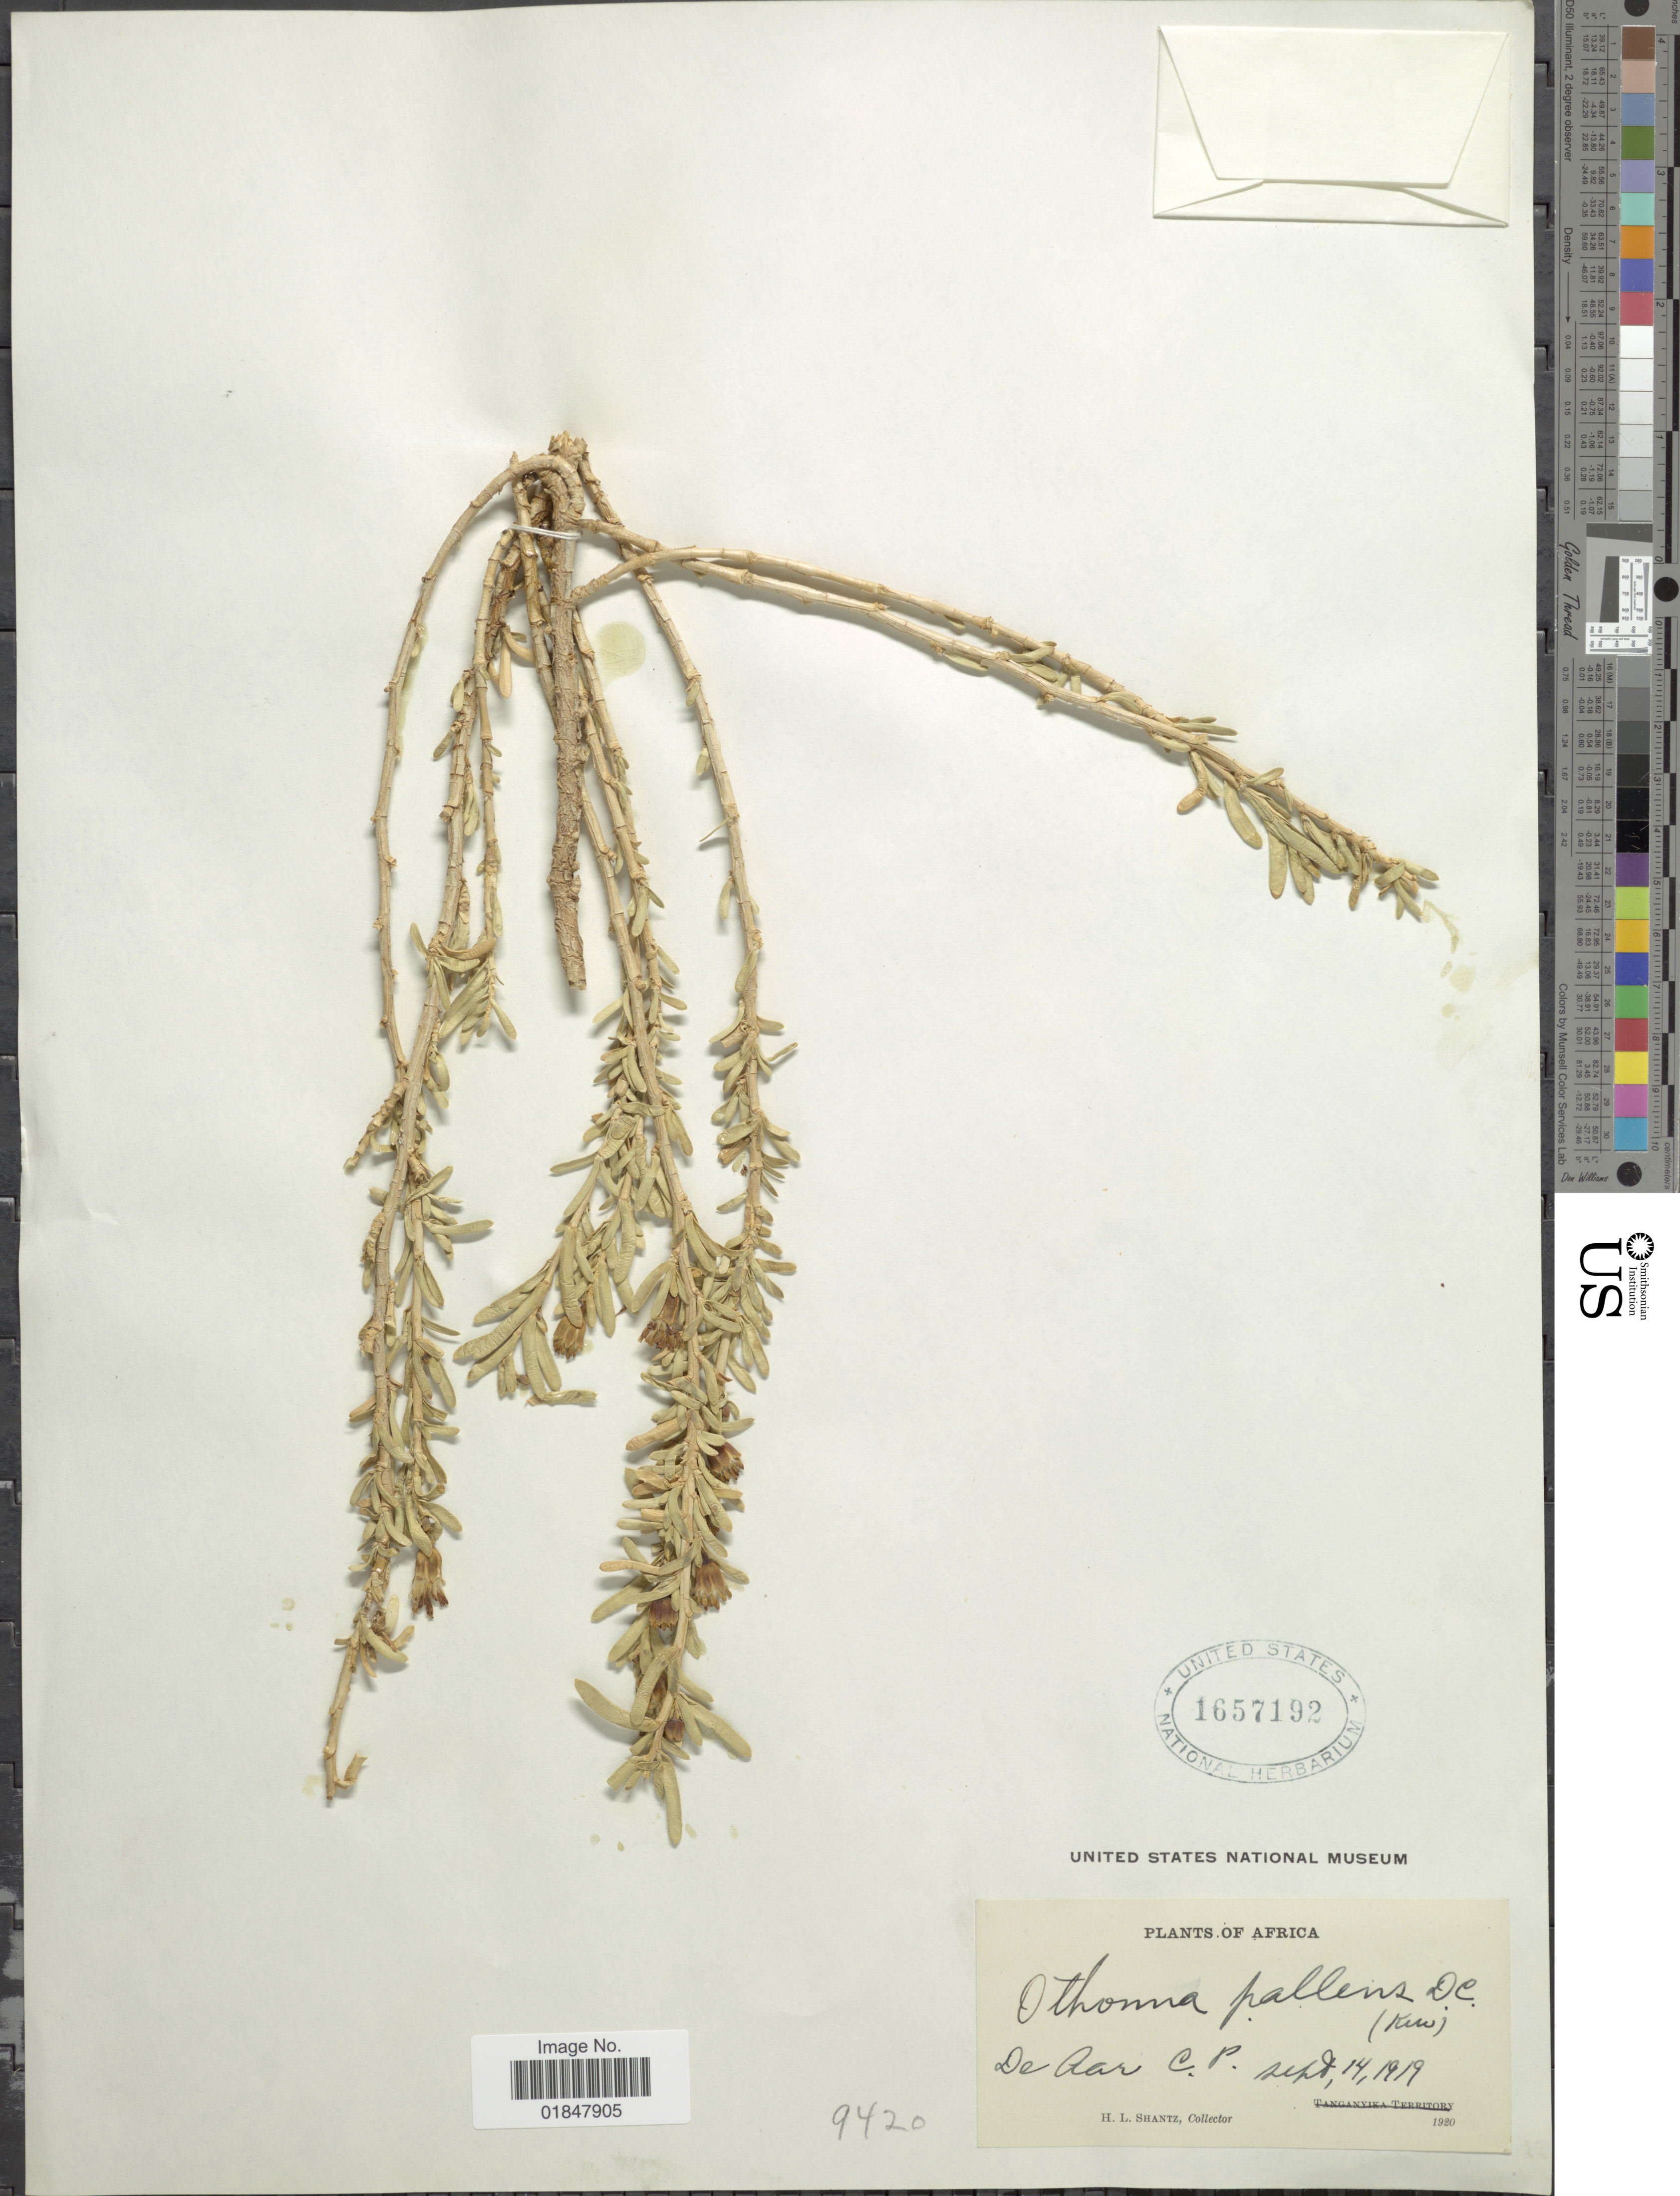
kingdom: Plantae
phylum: Tracheophyta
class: Magnoliopsida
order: Asterales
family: Asteraceae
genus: Hertia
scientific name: Hertia pallens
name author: (DC.) Kuntze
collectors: H. Shantz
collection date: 1919-09-14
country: South Africa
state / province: Northern Cape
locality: De Aar C.P.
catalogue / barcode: US 1657192